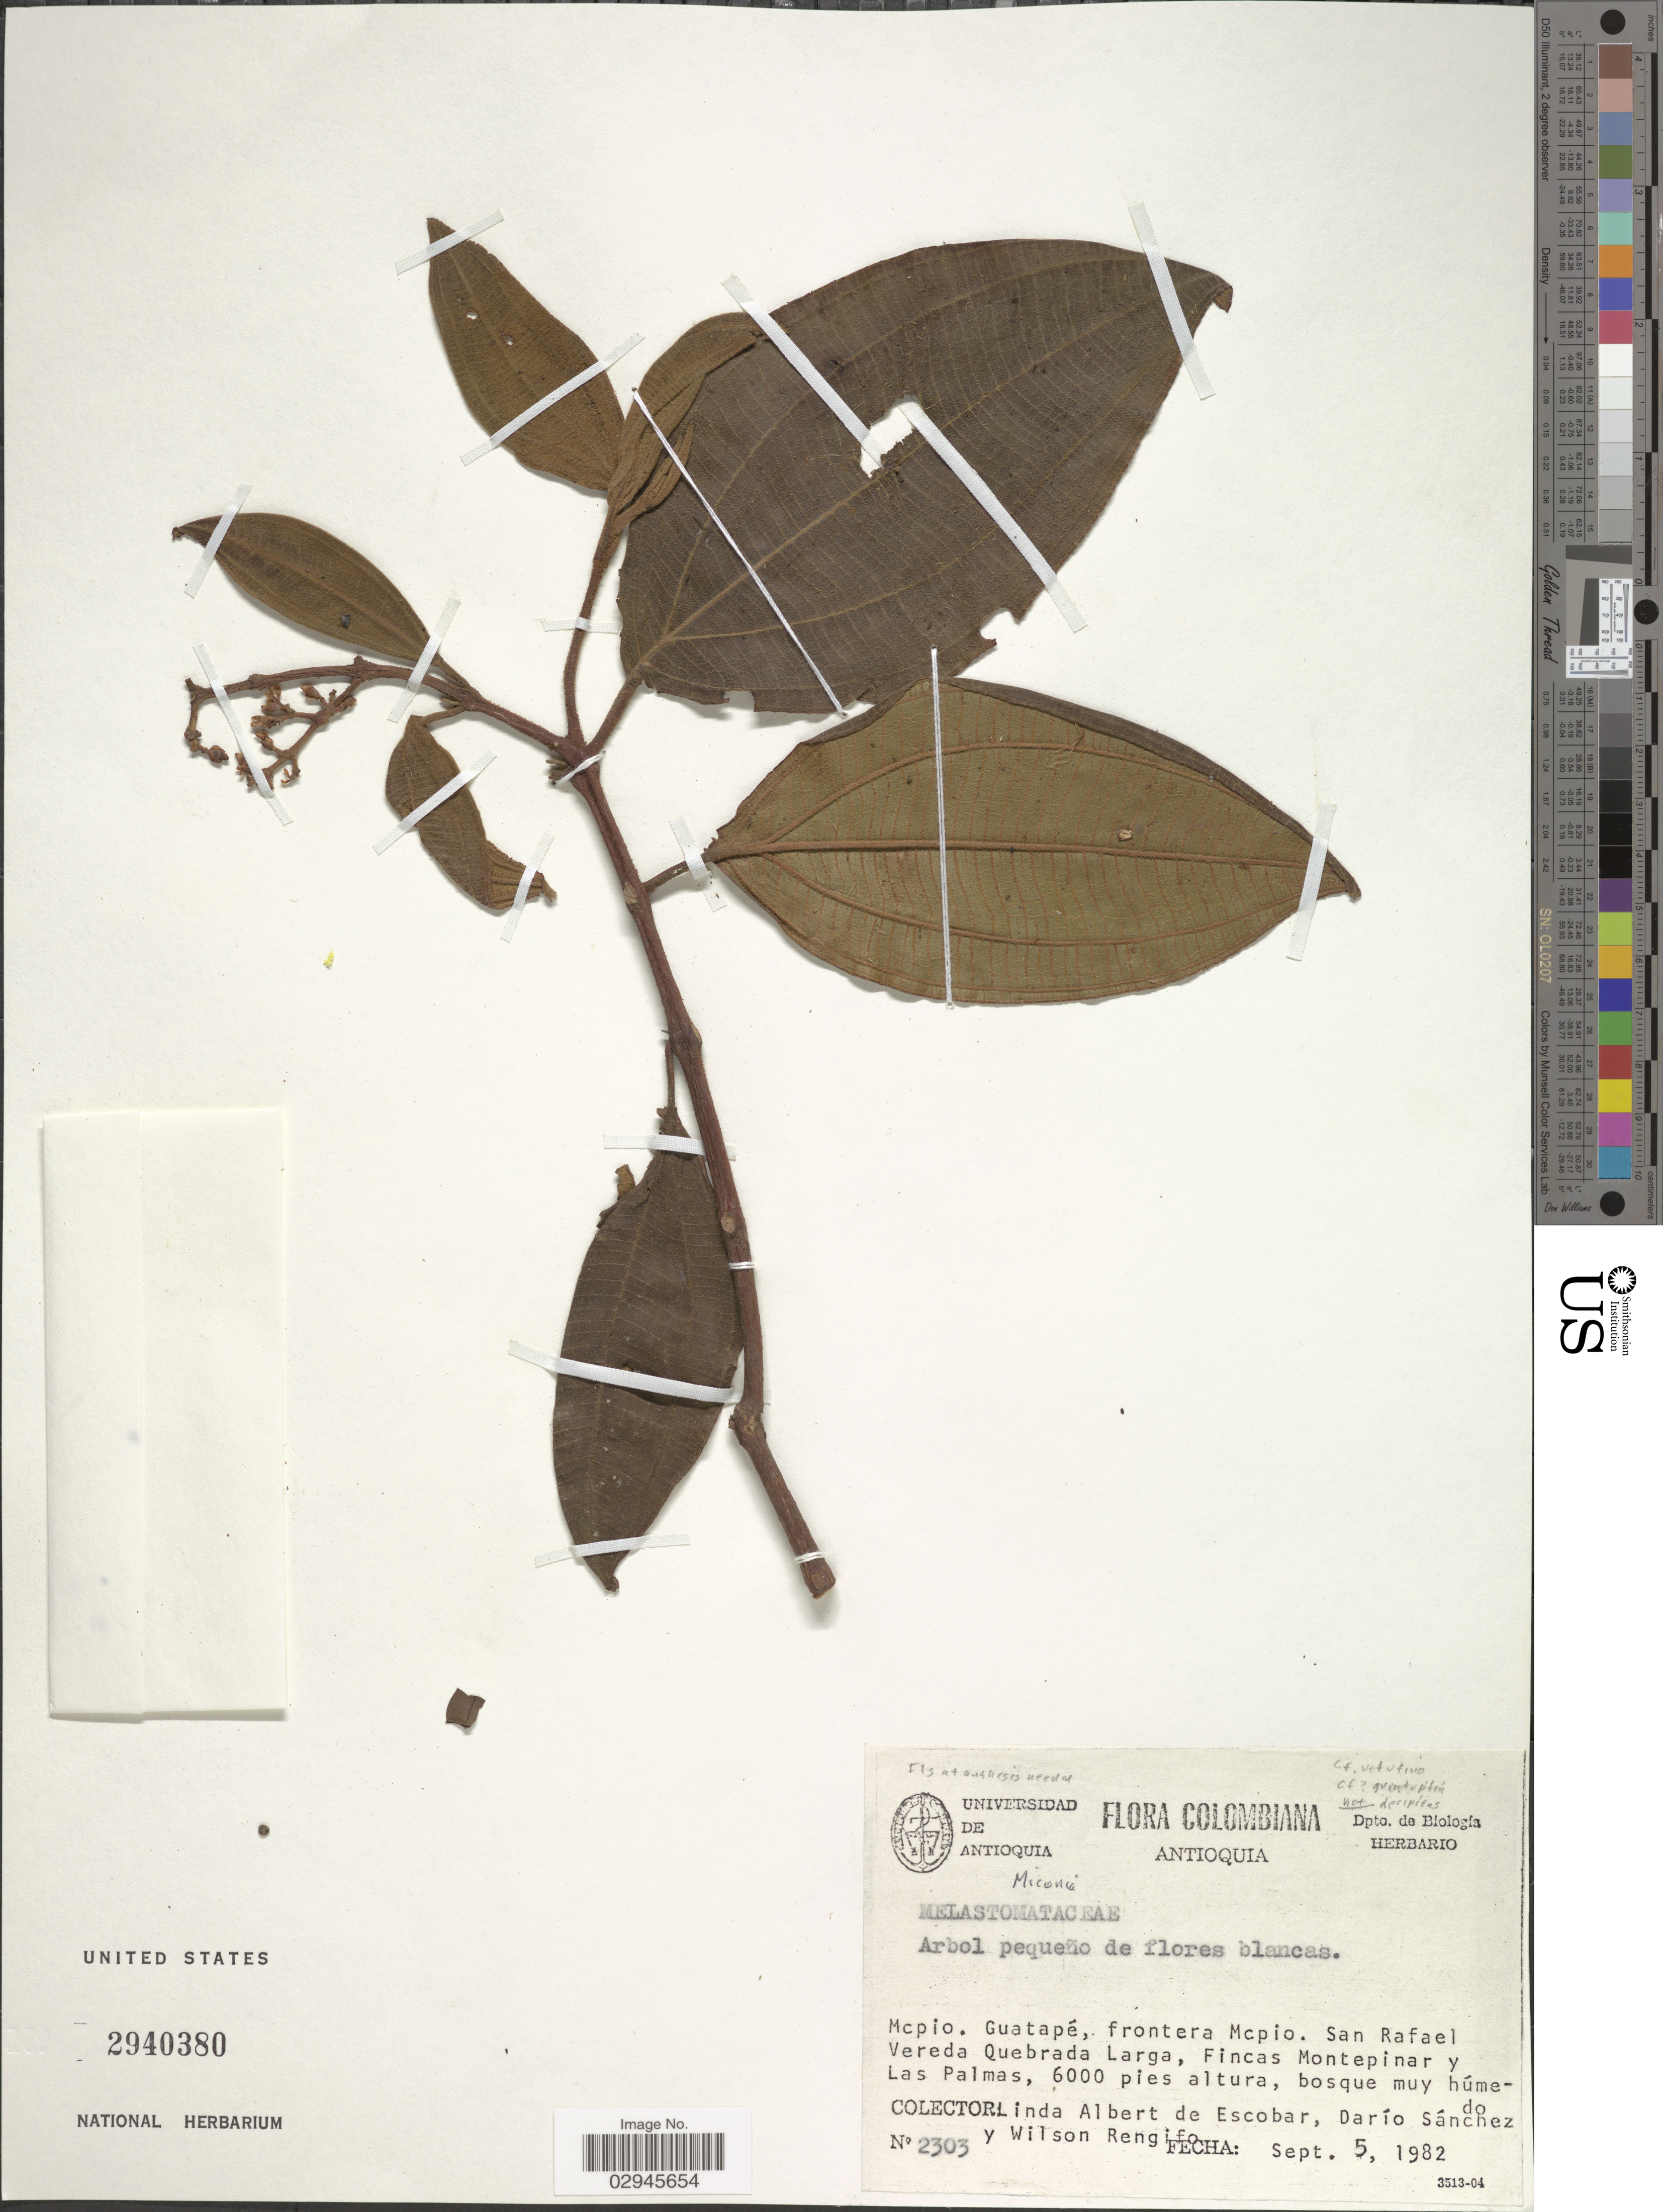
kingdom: Plantae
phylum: Tracheophyta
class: Magnoliopsida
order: Myrtales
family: Melastomataceae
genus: Miconia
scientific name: Miconia sp.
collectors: L. K. de Escobar, D. Sánchez & W. Rengifo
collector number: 2303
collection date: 1982-09-05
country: Colombia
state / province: Antioquia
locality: Mcpio. Guatapé, frontera Mcpio. San Rafael Vereda Quebrada Larga, Fincas Montepinar y Las Palmas.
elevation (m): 1829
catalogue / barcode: US 2940380